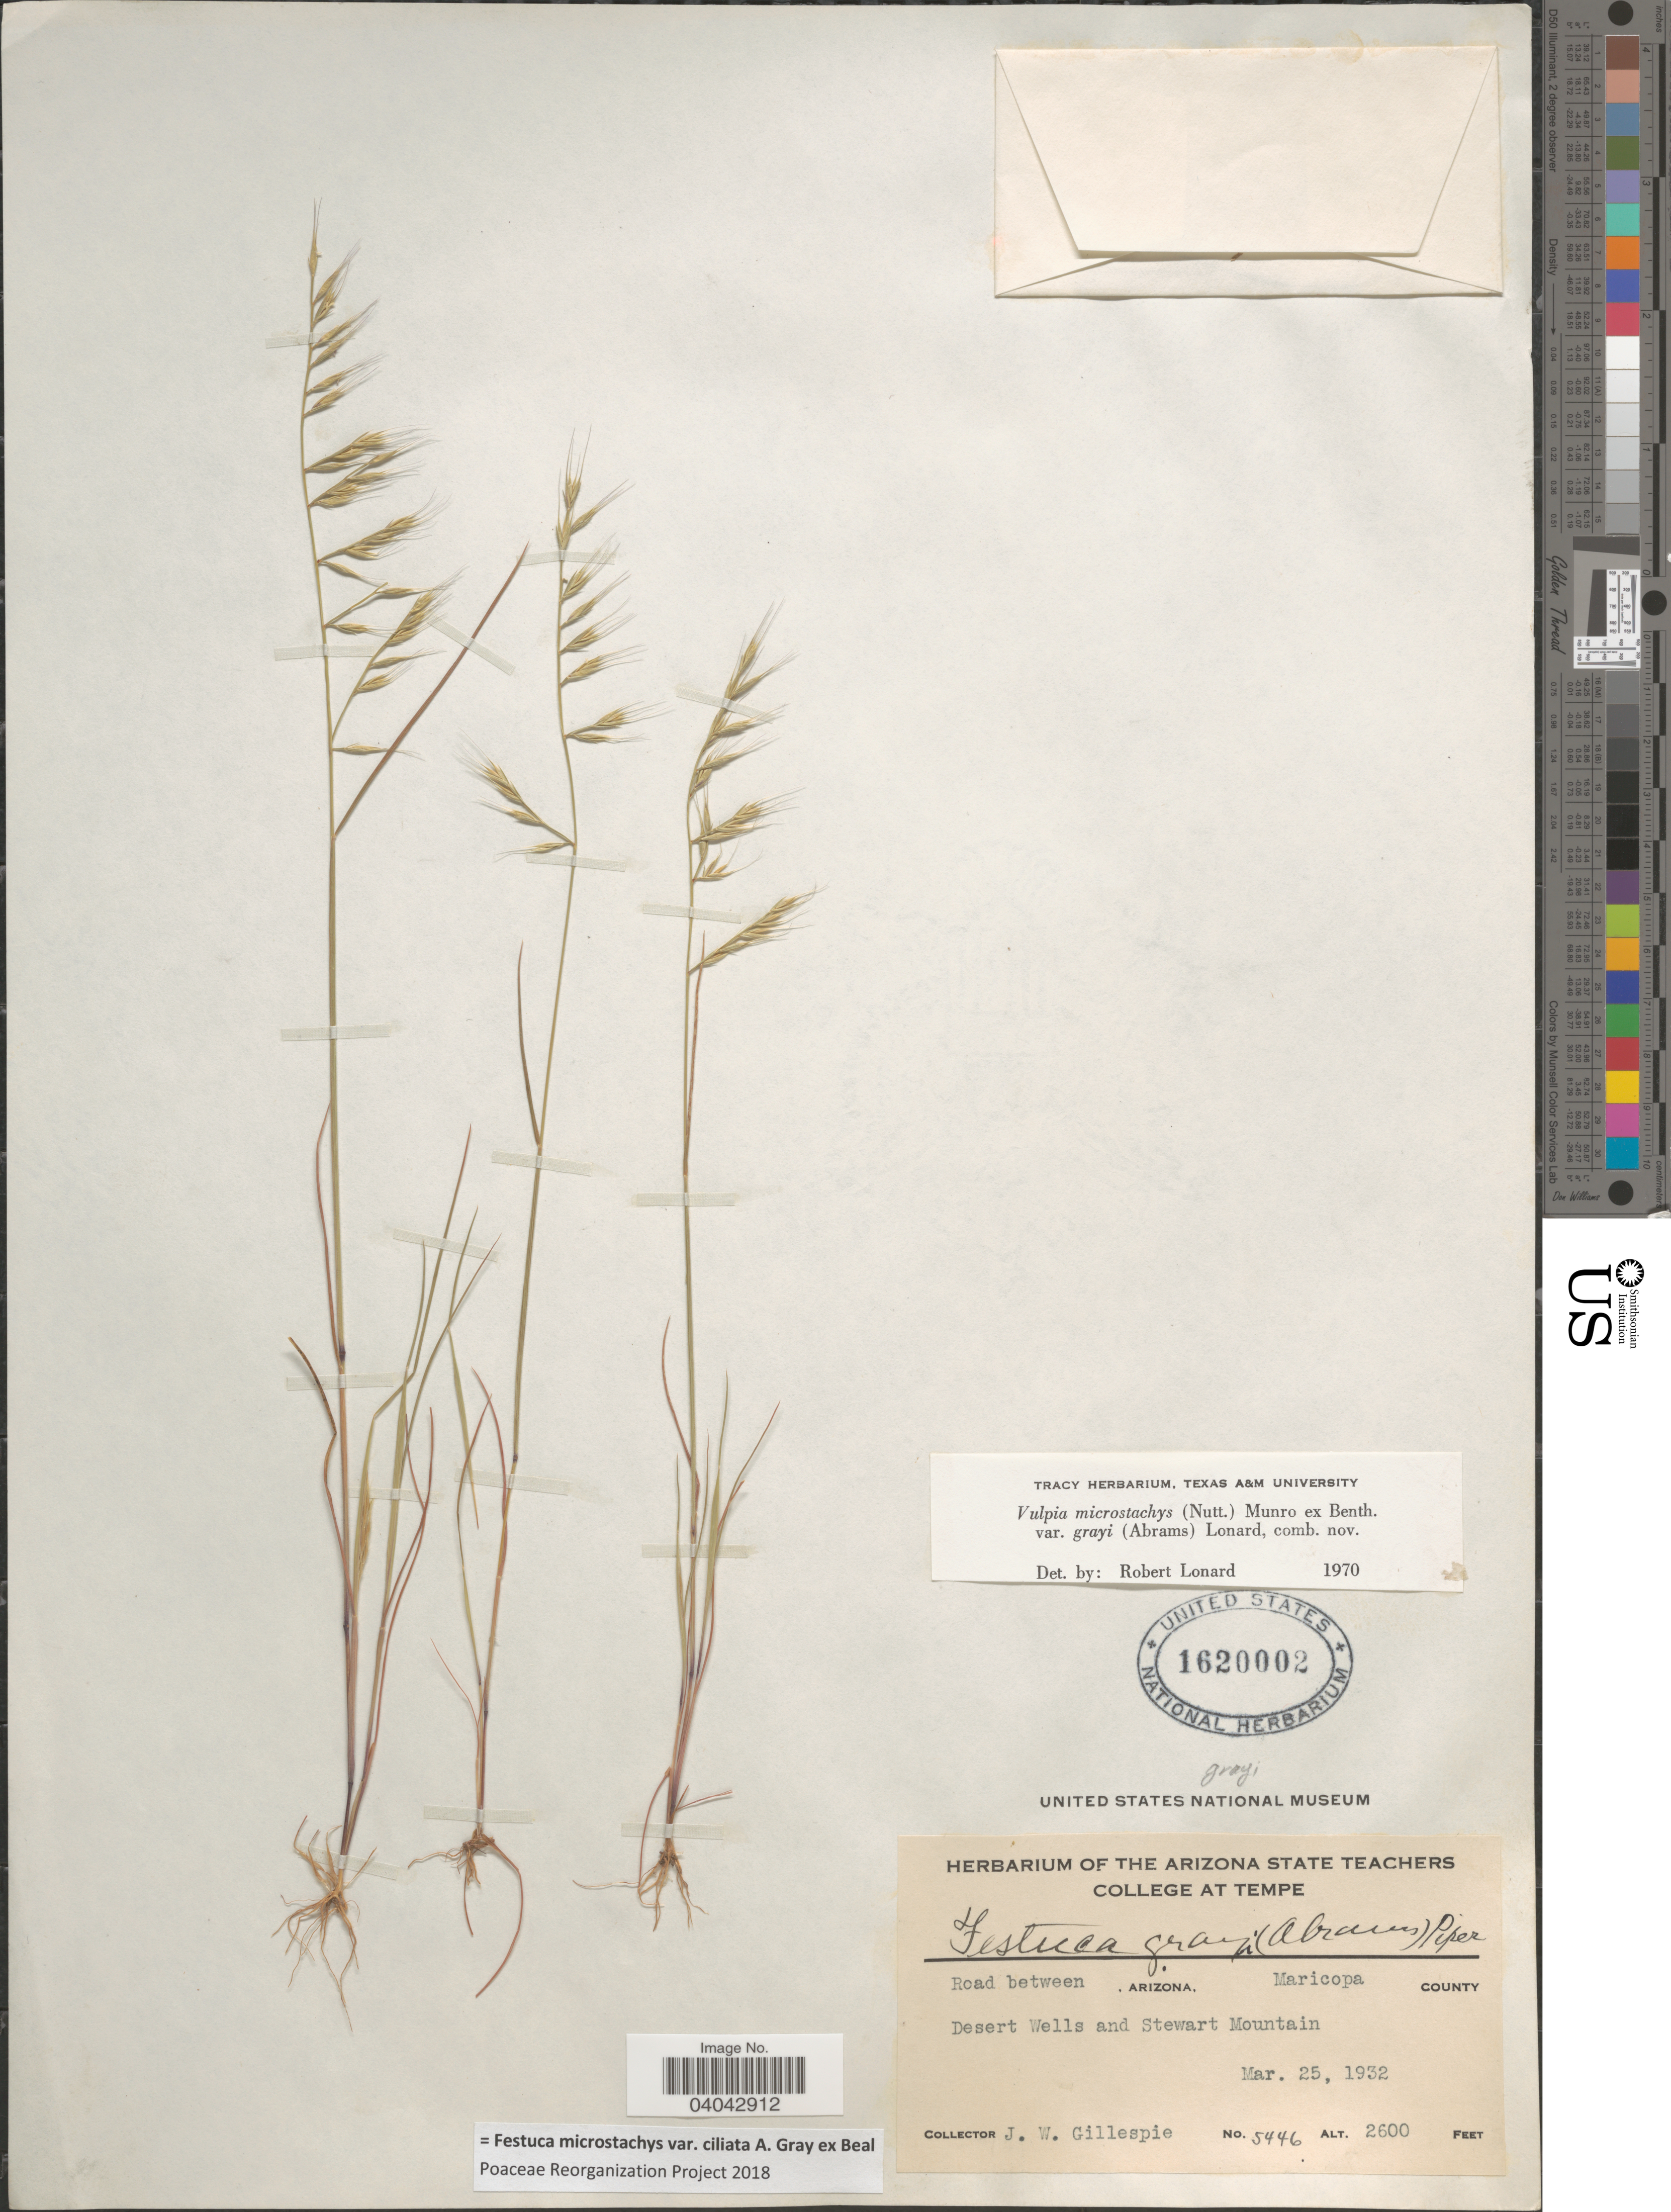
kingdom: Plantae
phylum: Tracheophyta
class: Liliopsida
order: Poales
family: Poaceae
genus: Festuca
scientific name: Festuca microstachys var. ciliata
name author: A. Gray ex W.J. Beal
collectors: J. W. Gillespie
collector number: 5446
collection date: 1932-03-25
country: United States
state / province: Arizona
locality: At Tempe. Road between Desert Wells and Stewart Mountain. Maricopa County.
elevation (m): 792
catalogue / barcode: US 1620002